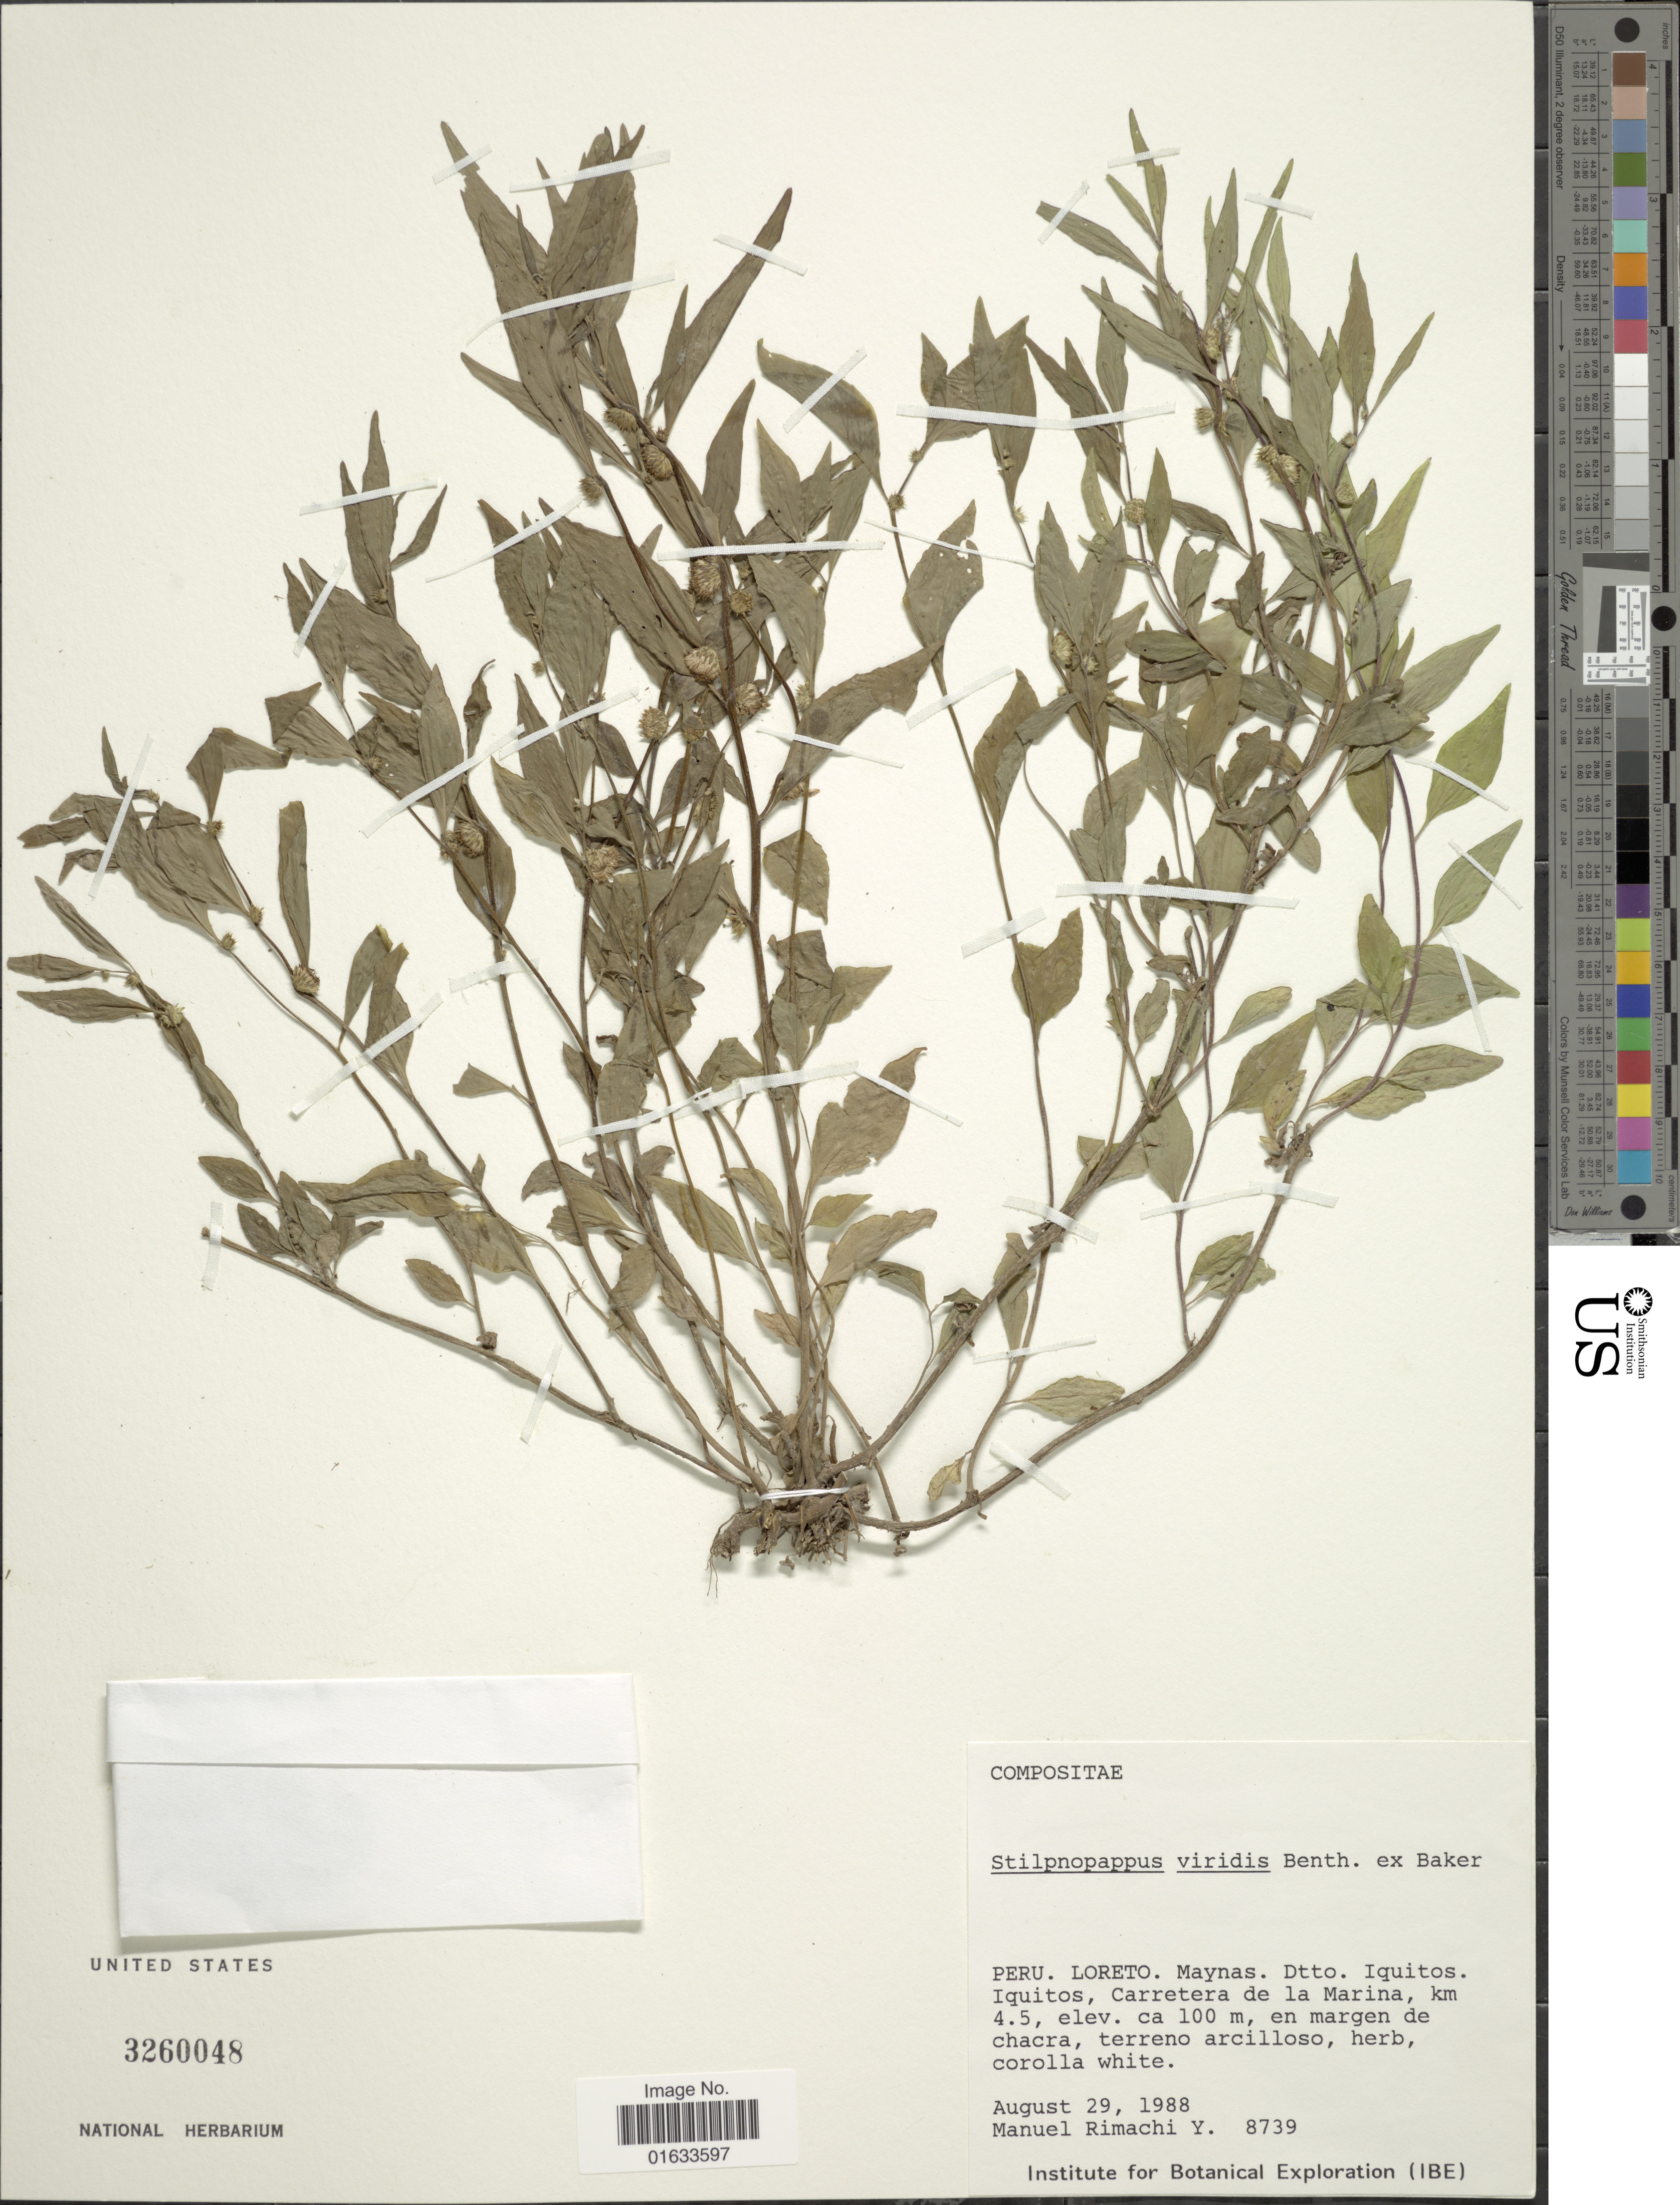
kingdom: Plantae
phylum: Tracheophyta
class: Magnoliopsida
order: Asterales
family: Asteraceae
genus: Xiphochaeta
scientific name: Xiphochaeta aquatica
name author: Poepp.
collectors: M. Rimachi Y.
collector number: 8739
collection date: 1988-08-29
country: Peru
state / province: Loreto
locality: Peru. Loreto. Maynas. Dtto. Iquitos. Iquitos, Carretera de la Marina, km 4.5.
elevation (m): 100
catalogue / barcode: US 3260048